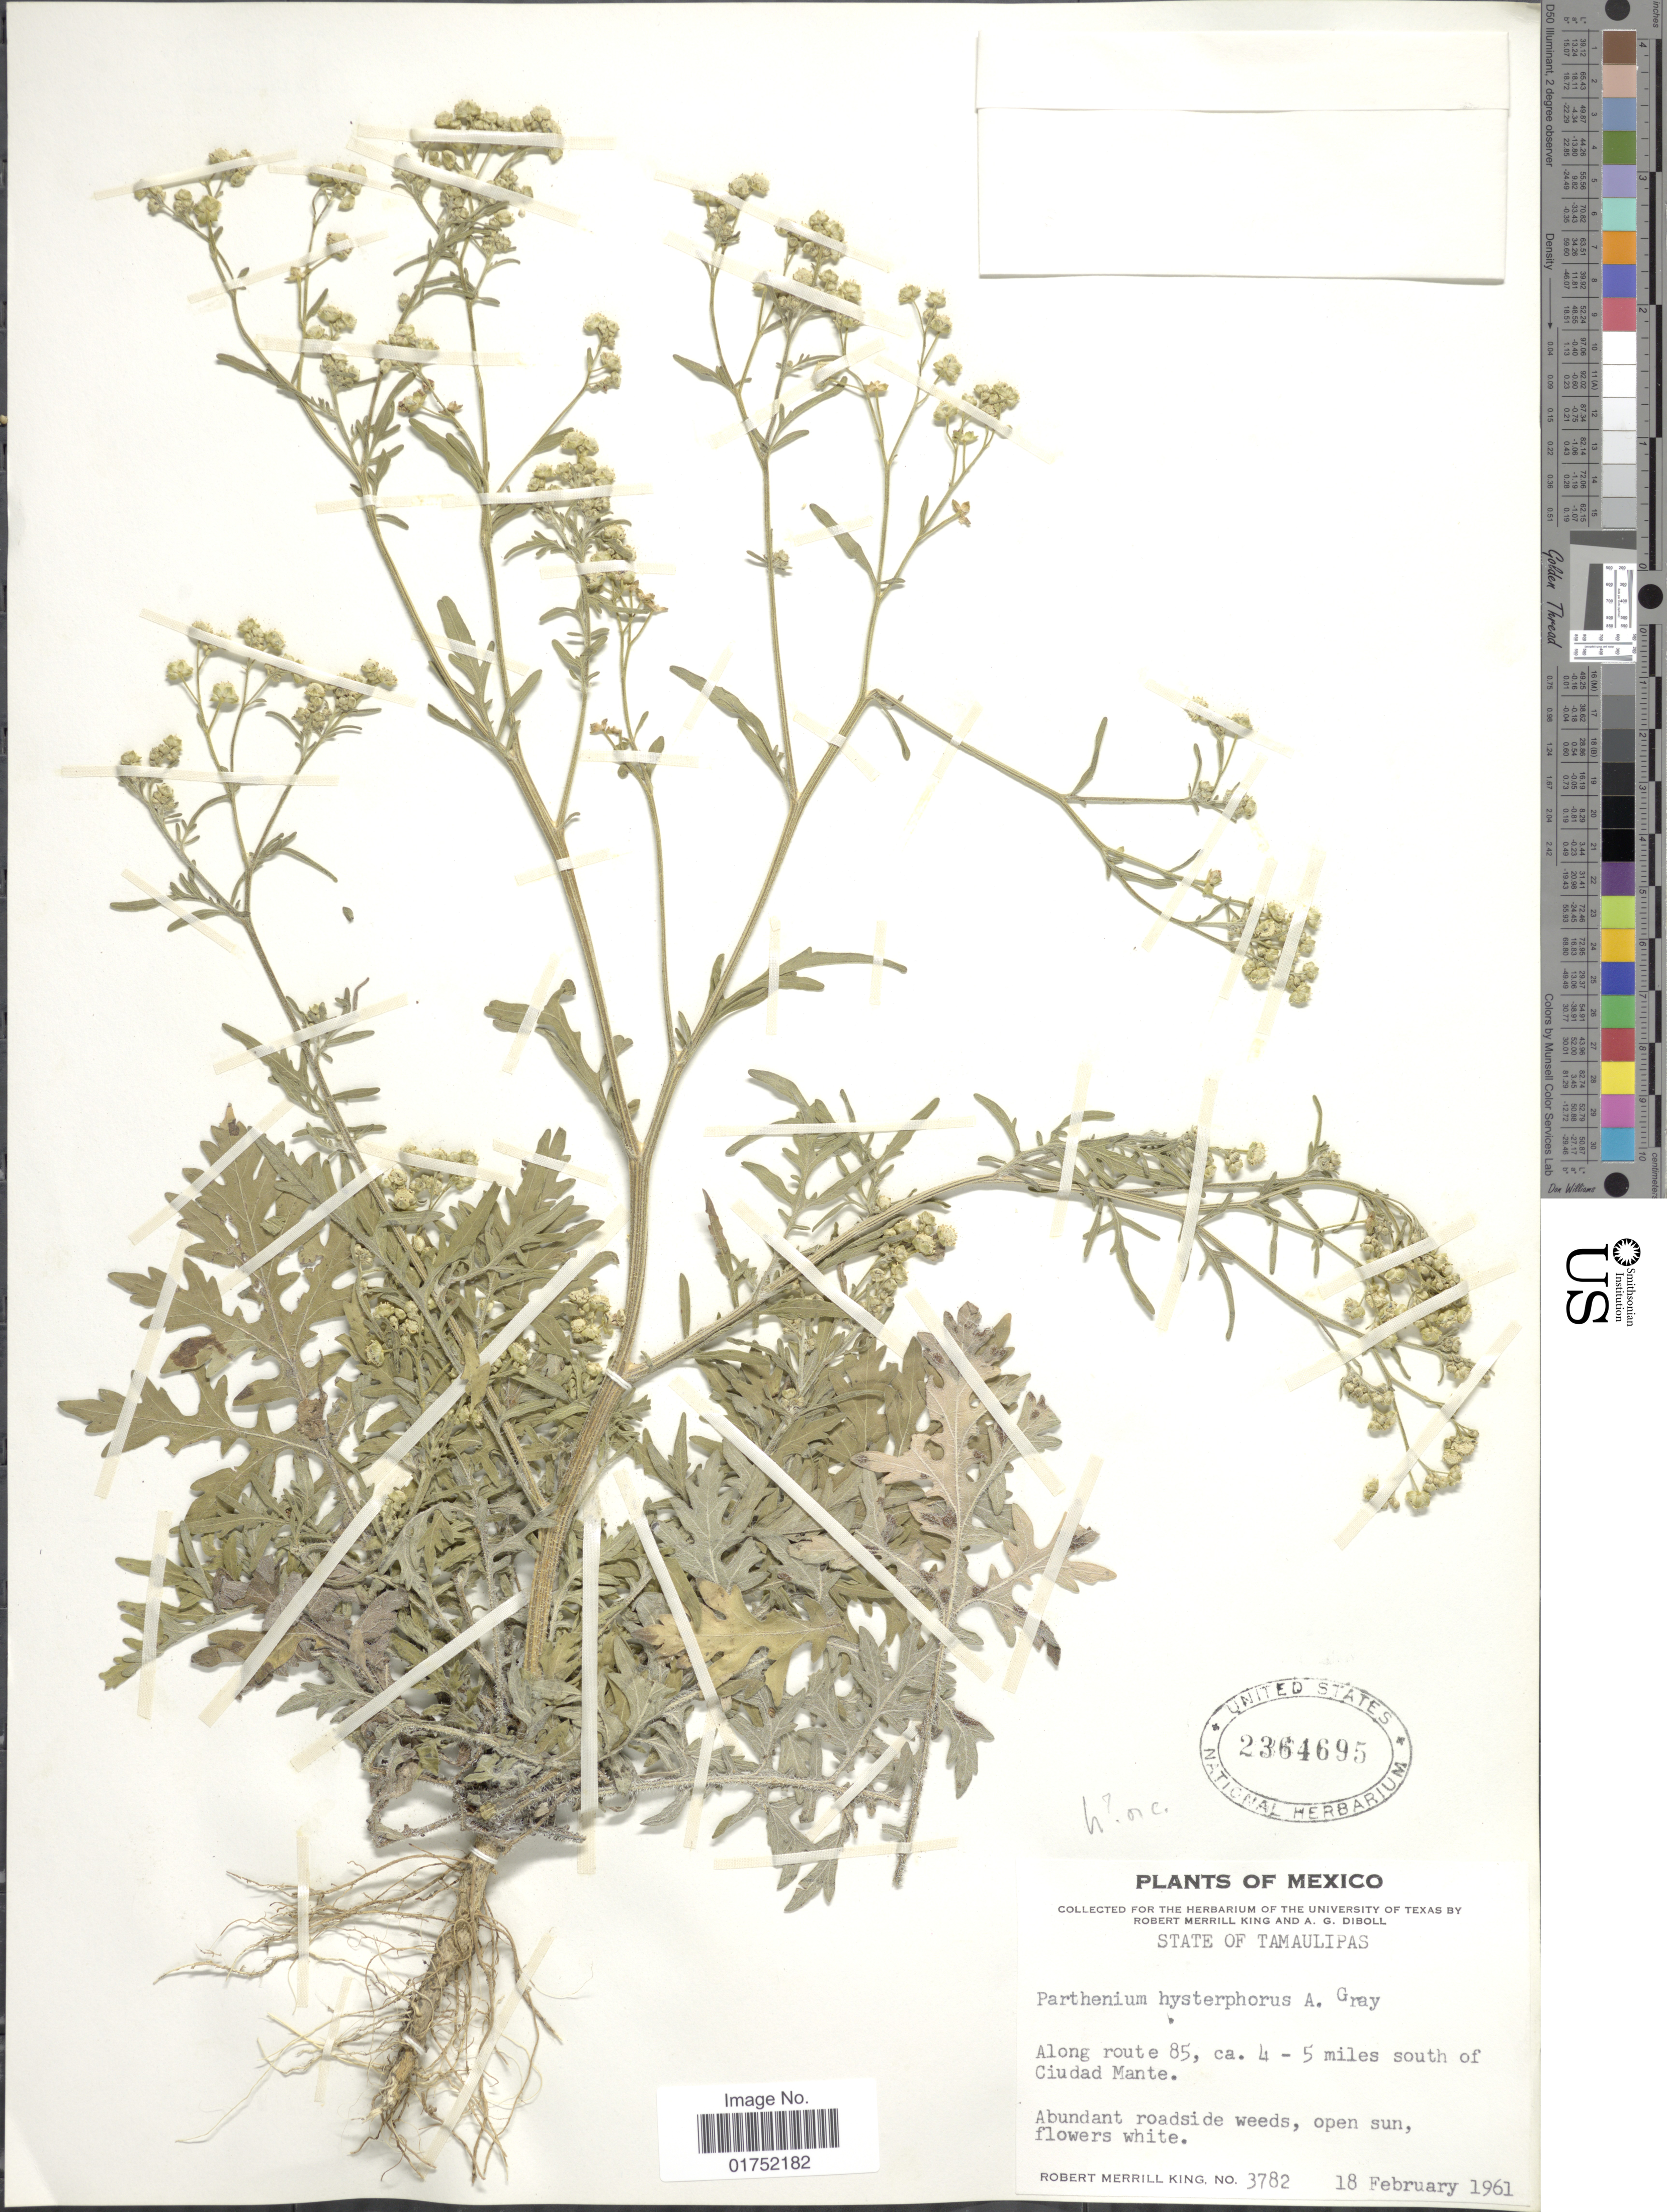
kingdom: Plantae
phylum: Tracheophyta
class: Magnoliopsida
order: Asterales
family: Asteraceae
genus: Parthenium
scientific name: Parthenium hysterophorus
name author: L.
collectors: R. M. King & A. Diboll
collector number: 3782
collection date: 1961-02-18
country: Mexico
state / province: Tamaulipas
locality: Along route 85, ca 4-5 miles south of Ciudad Mante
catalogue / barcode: US 2364695